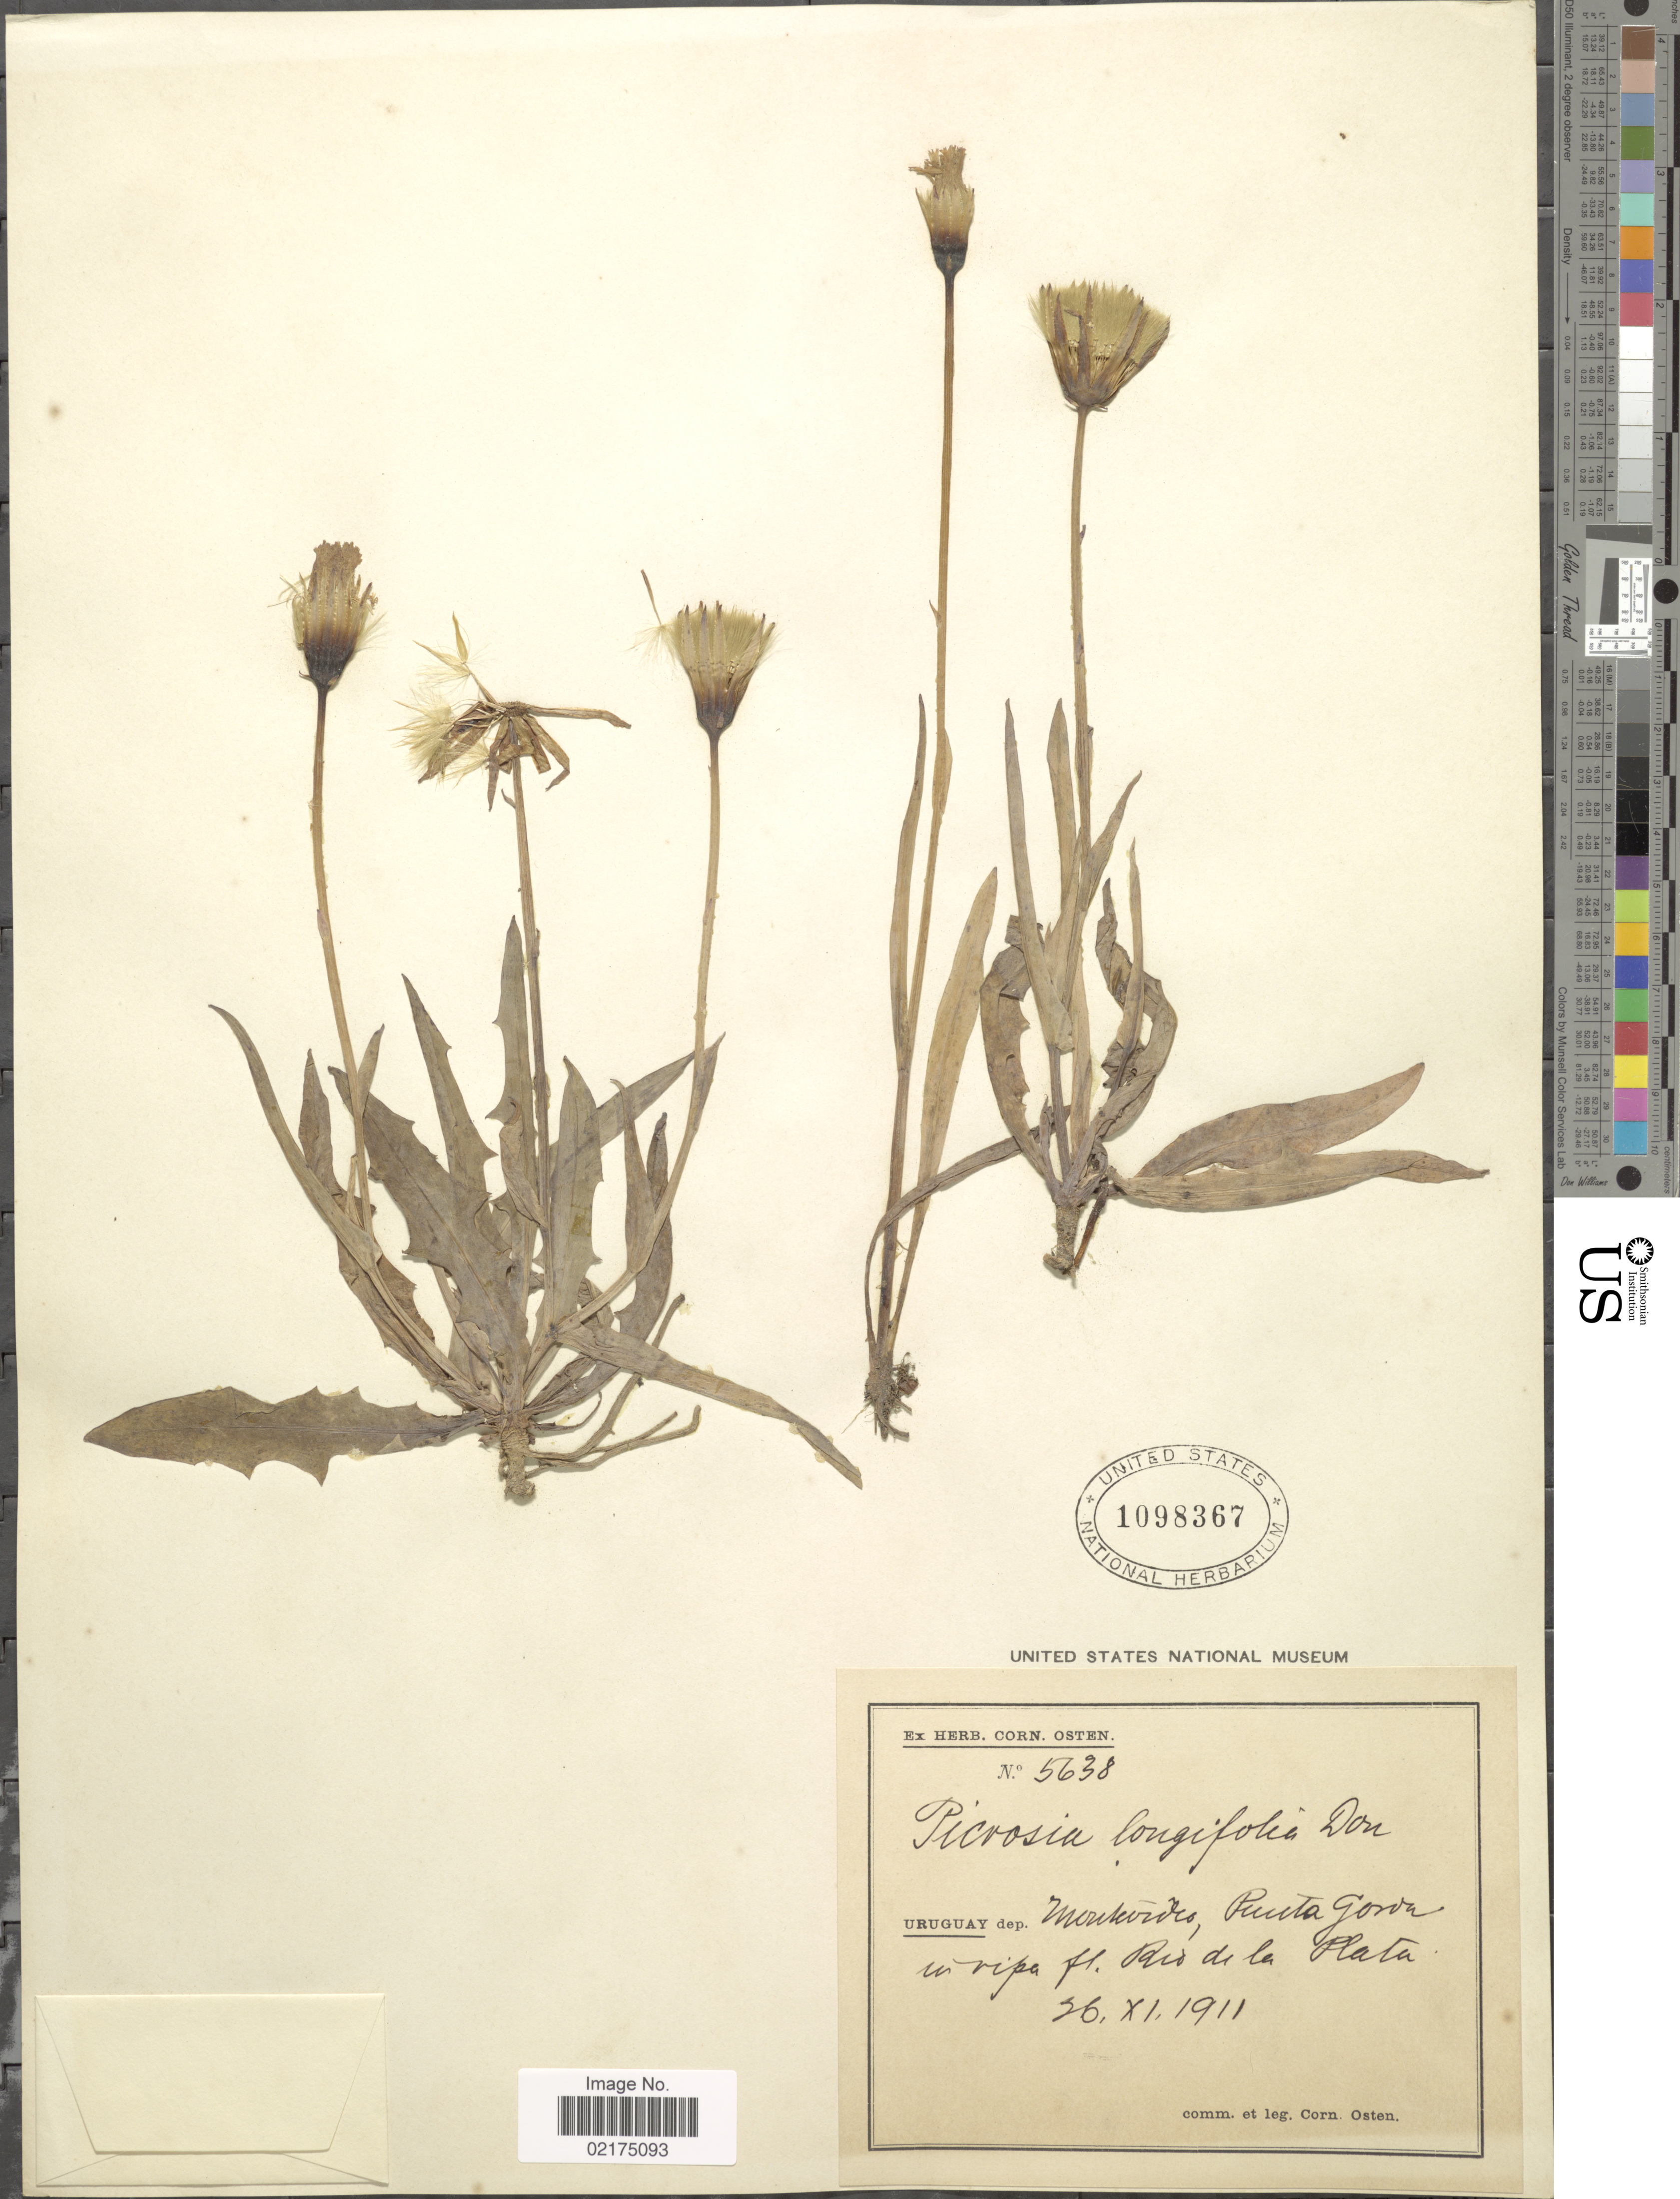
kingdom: Plantae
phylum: Tracheophyta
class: Magnoliopsida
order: Asterales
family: Asteraceae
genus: Picrosia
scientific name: Picrosia longifolia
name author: D. Don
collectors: C. Osten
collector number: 5638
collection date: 1911-11-26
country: Uruguay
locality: Montevideo, Punta Gorda in ripa fl. Rio de la Plata.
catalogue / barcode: US 1098367